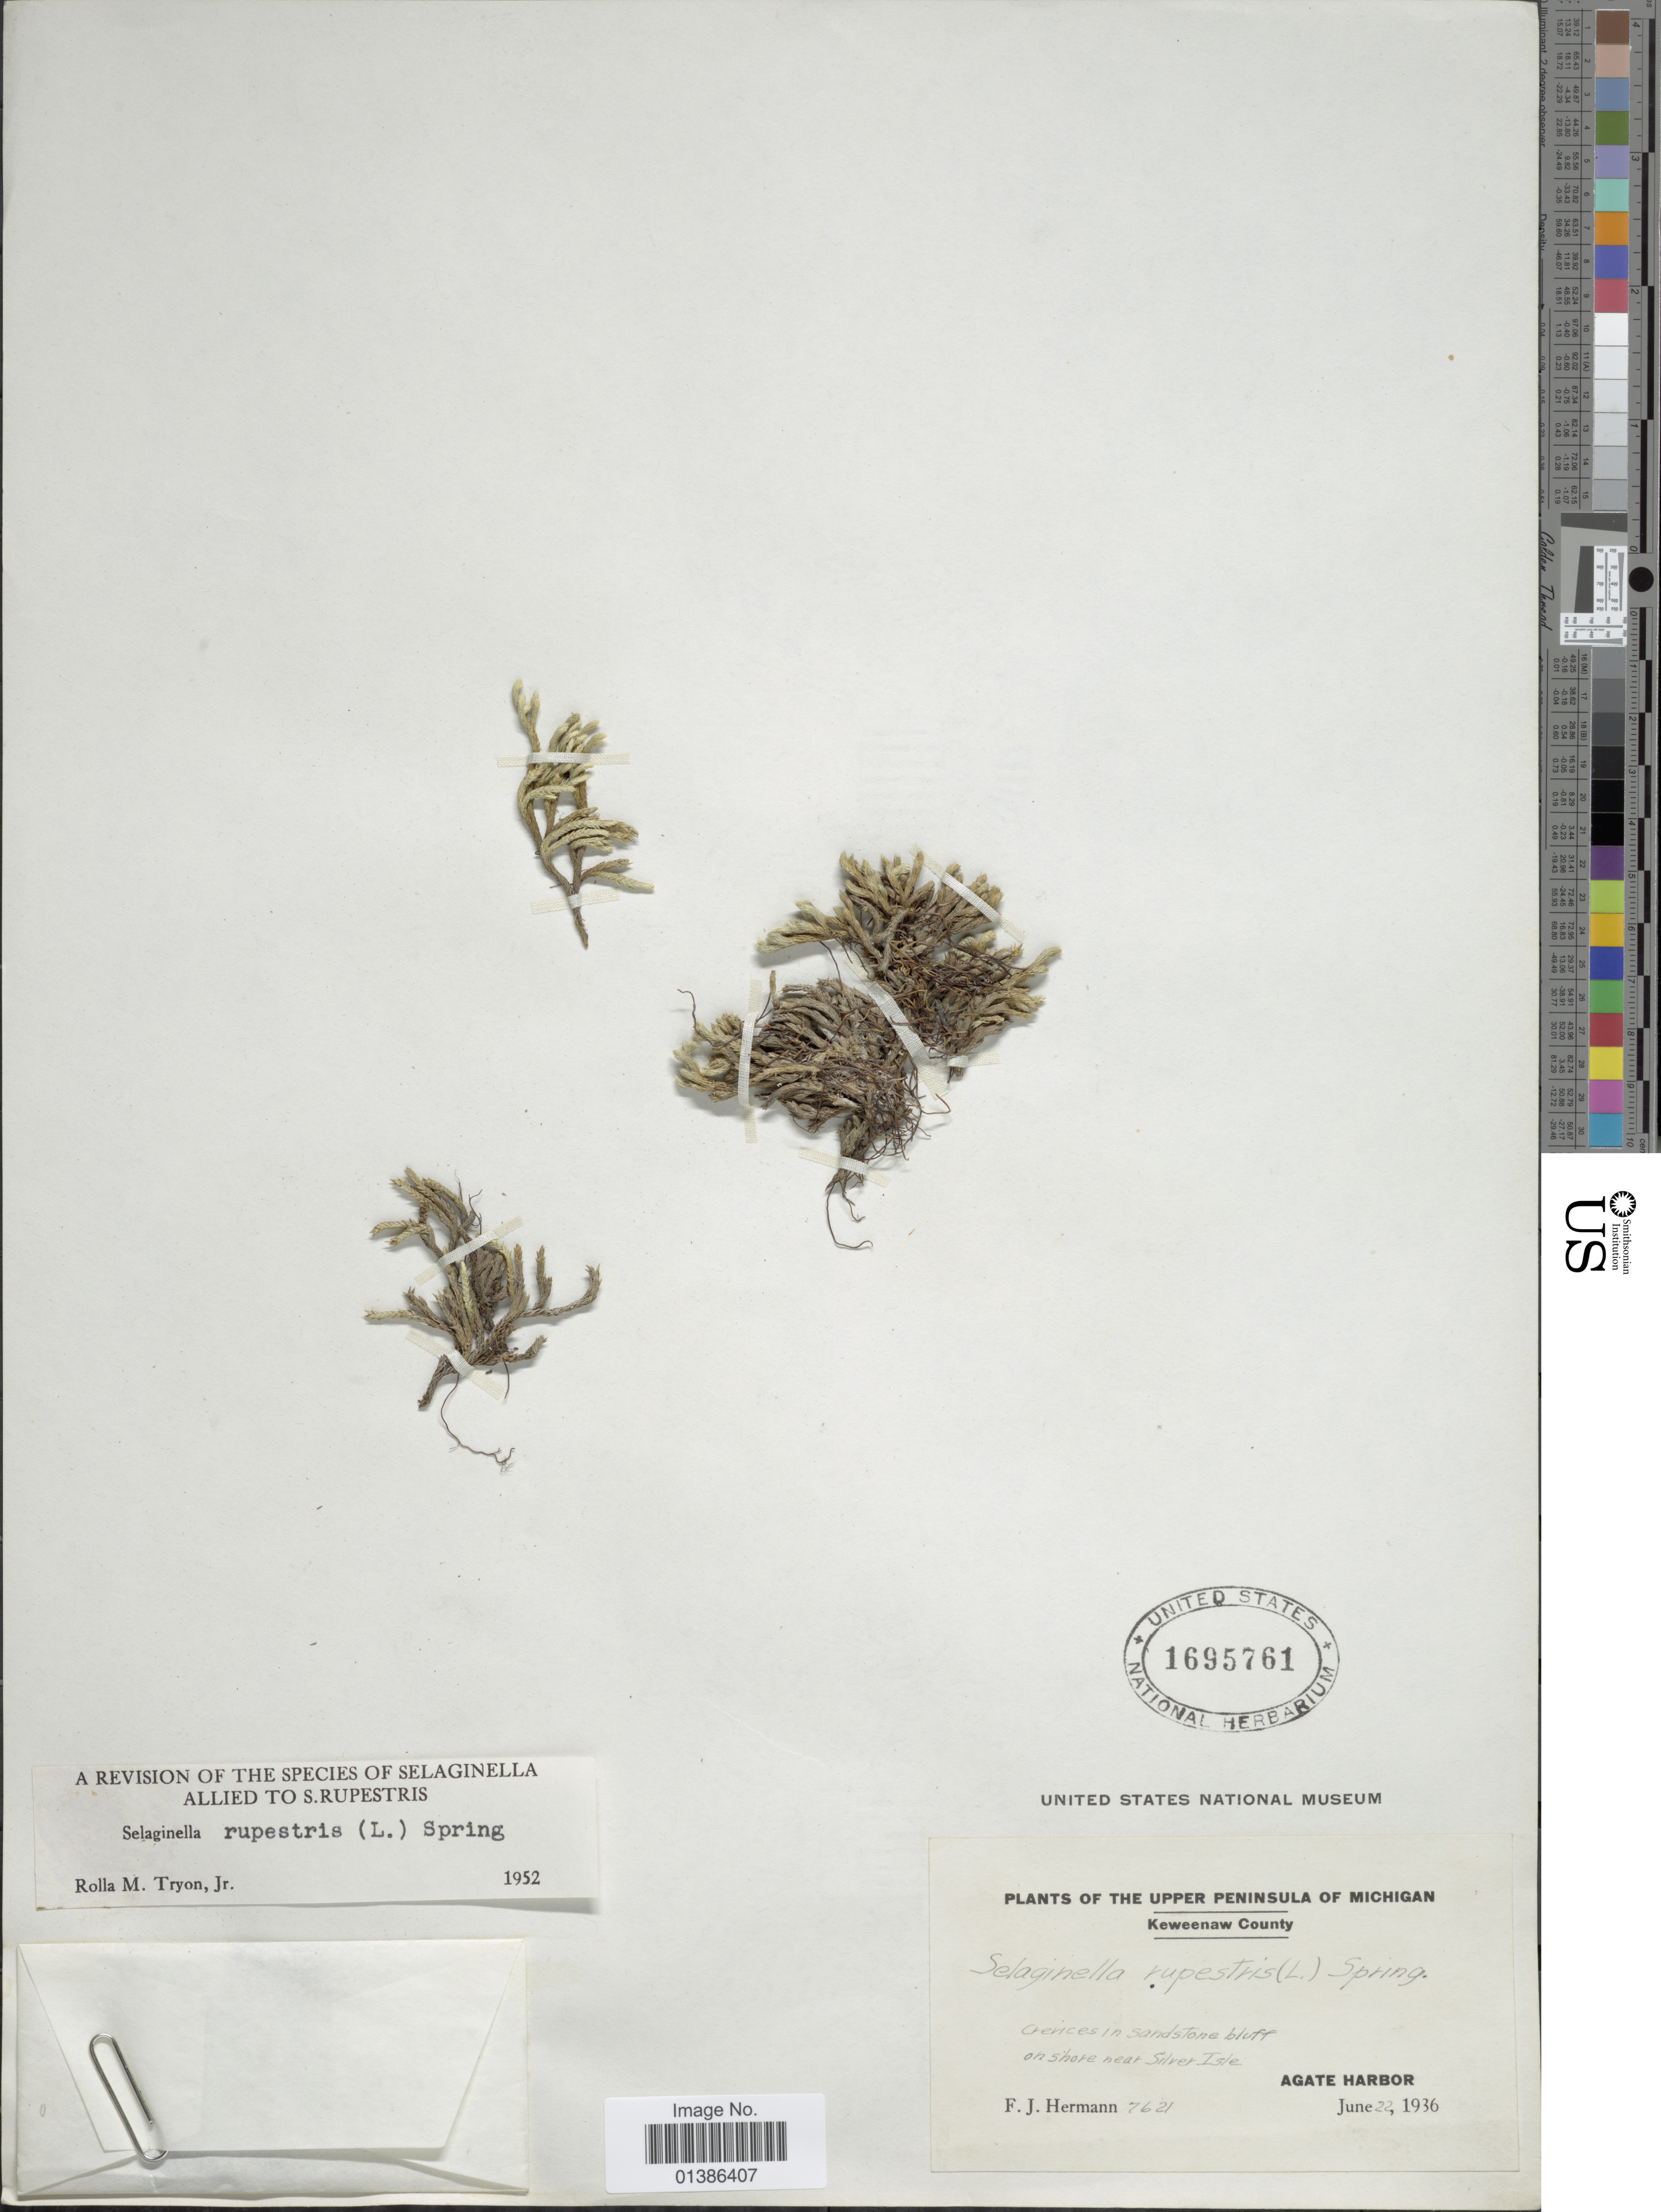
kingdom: Plantae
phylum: Tracheophyta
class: Lycopodiopsida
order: Selaginellales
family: Selaginellaceae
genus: Selaginella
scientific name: Selaginella rupestris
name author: (L.) Spring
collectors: F. J. Hermann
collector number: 7621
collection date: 1936-06-22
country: United States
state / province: Michigan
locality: Upper Peninsula of Michigan. Keweenaw County. Agate Harbor.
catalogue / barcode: US 1695761